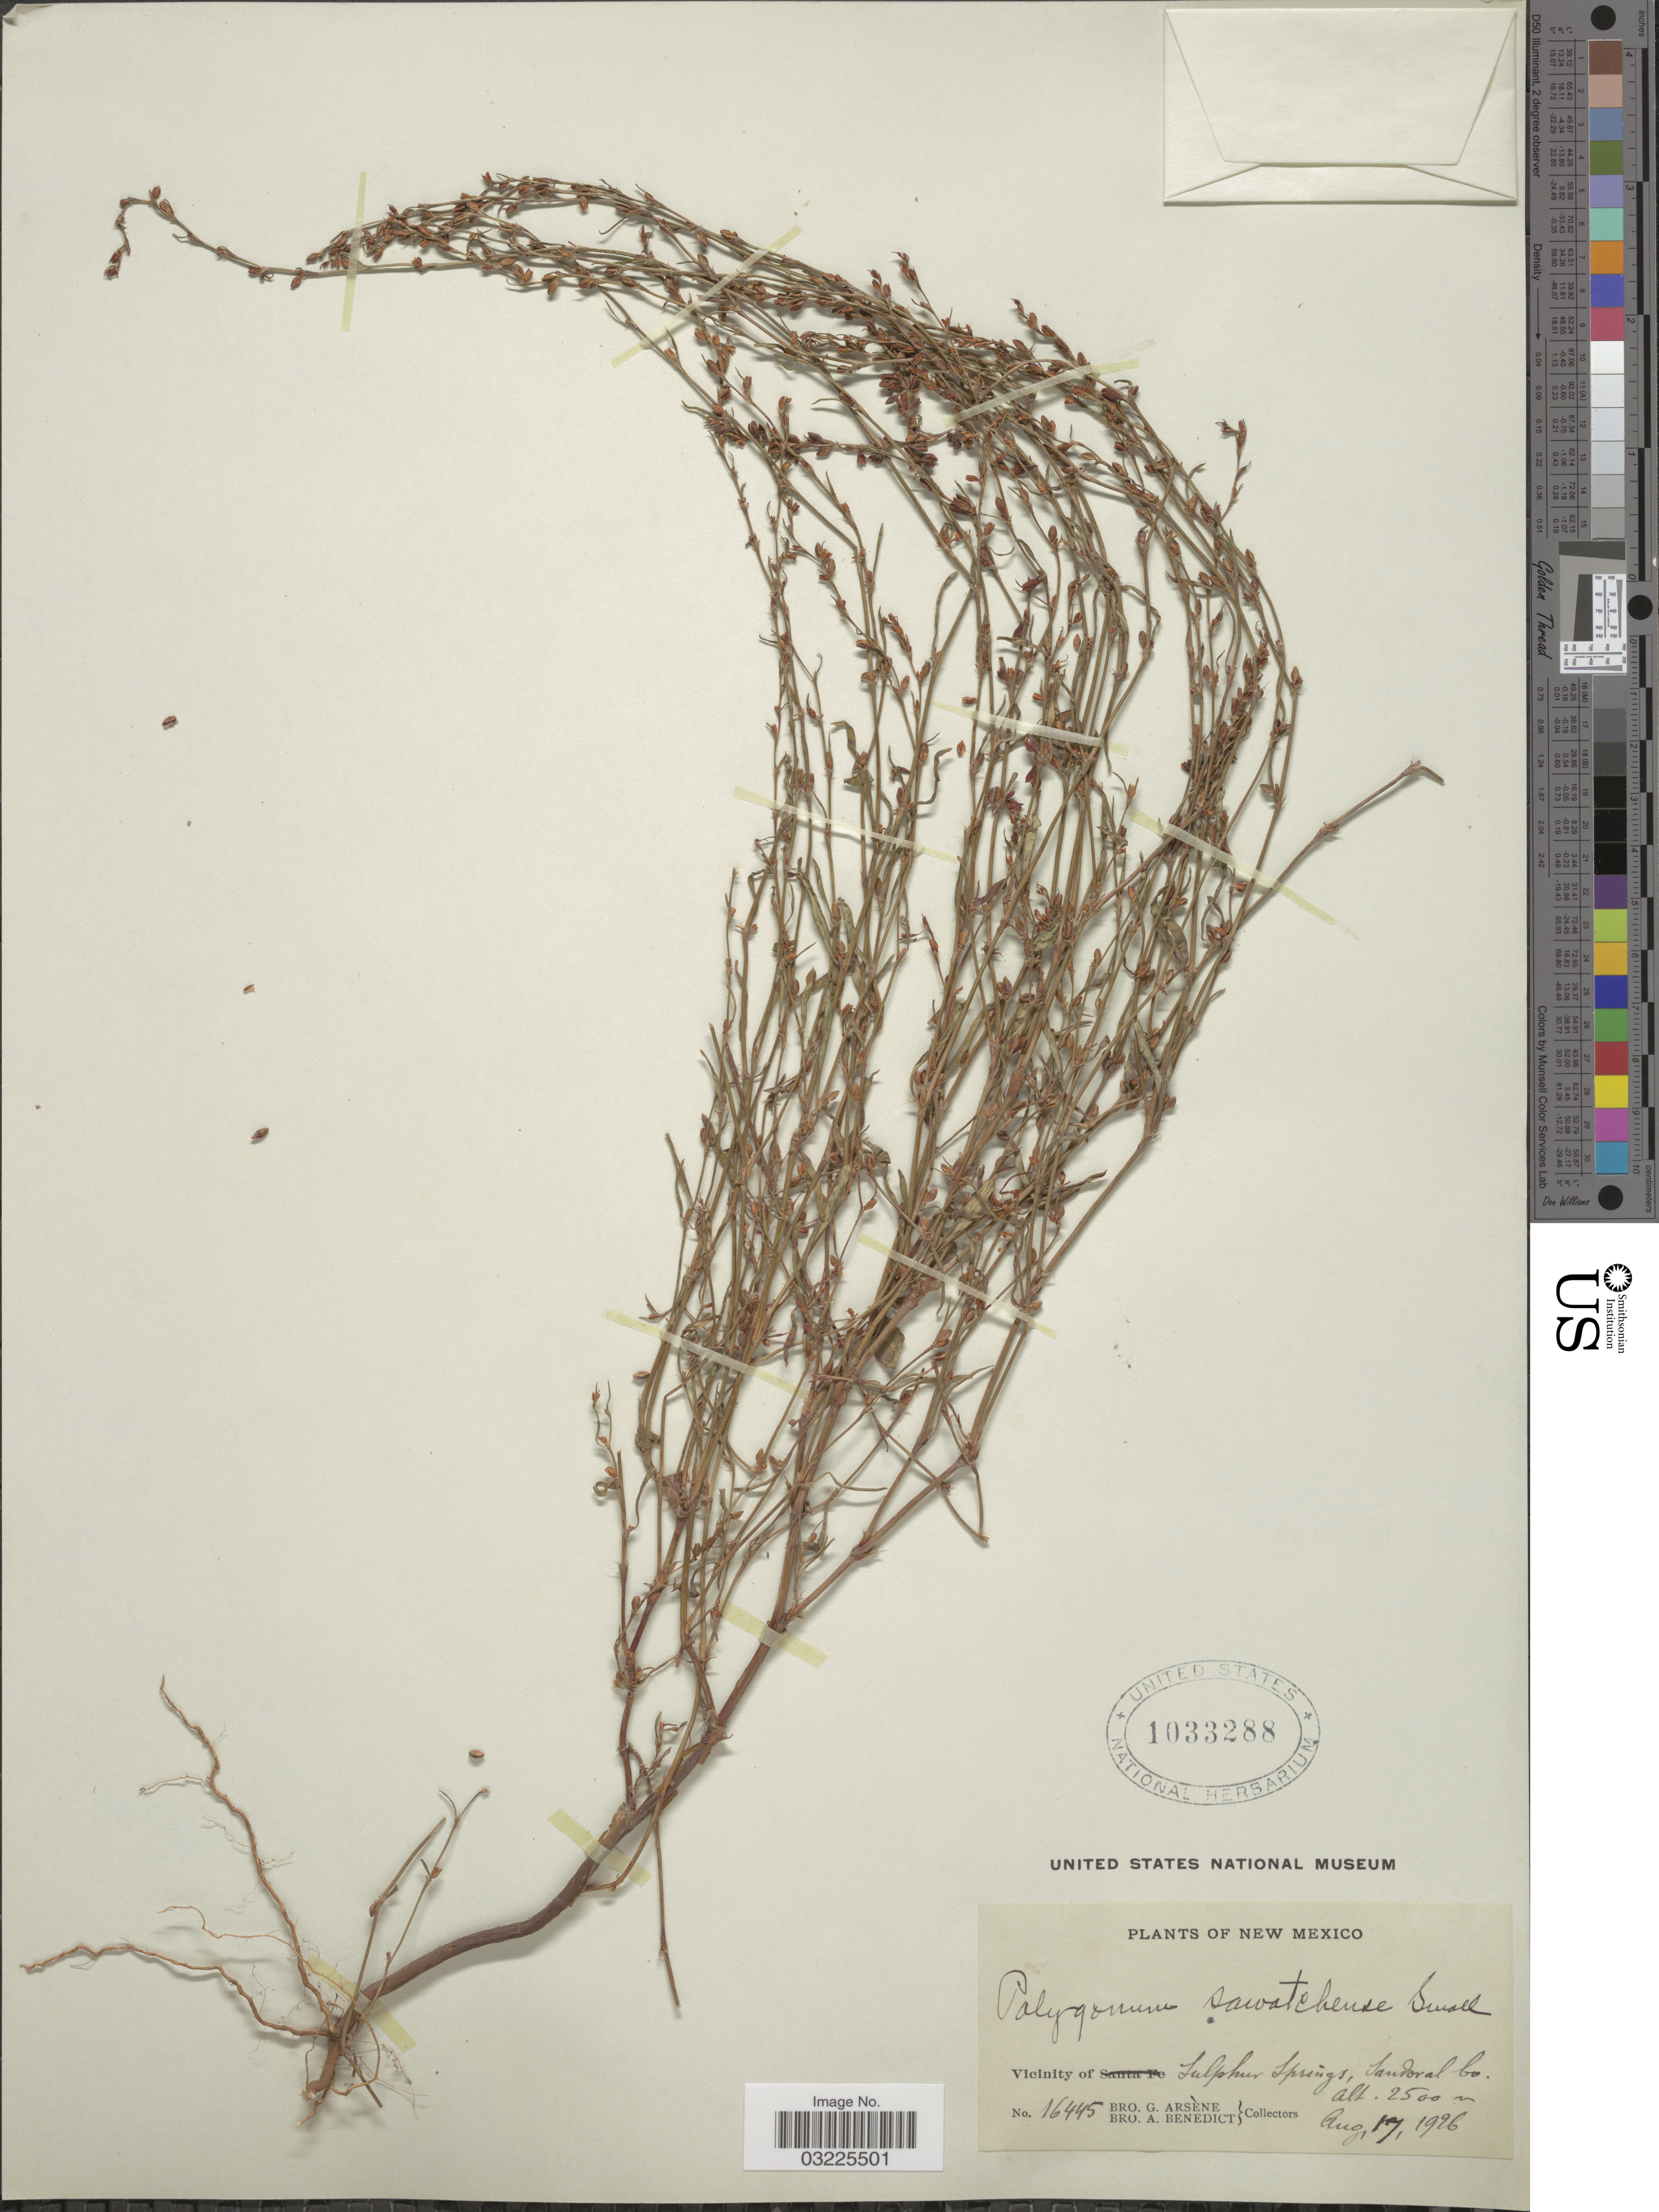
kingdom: Plantae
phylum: Tracheophyta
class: Magnoliopsida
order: Caryophyllales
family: Polygonaceae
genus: Polygonum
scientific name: Polygonum sawatchense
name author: Small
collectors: Bro. G. Arsène & Bro. Benedict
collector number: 16445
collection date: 1926-08-17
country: United States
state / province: New Mexico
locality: Vicinity of Sulphur Springs, Sandoral Co.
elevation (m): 2500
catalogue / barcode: US 1033288